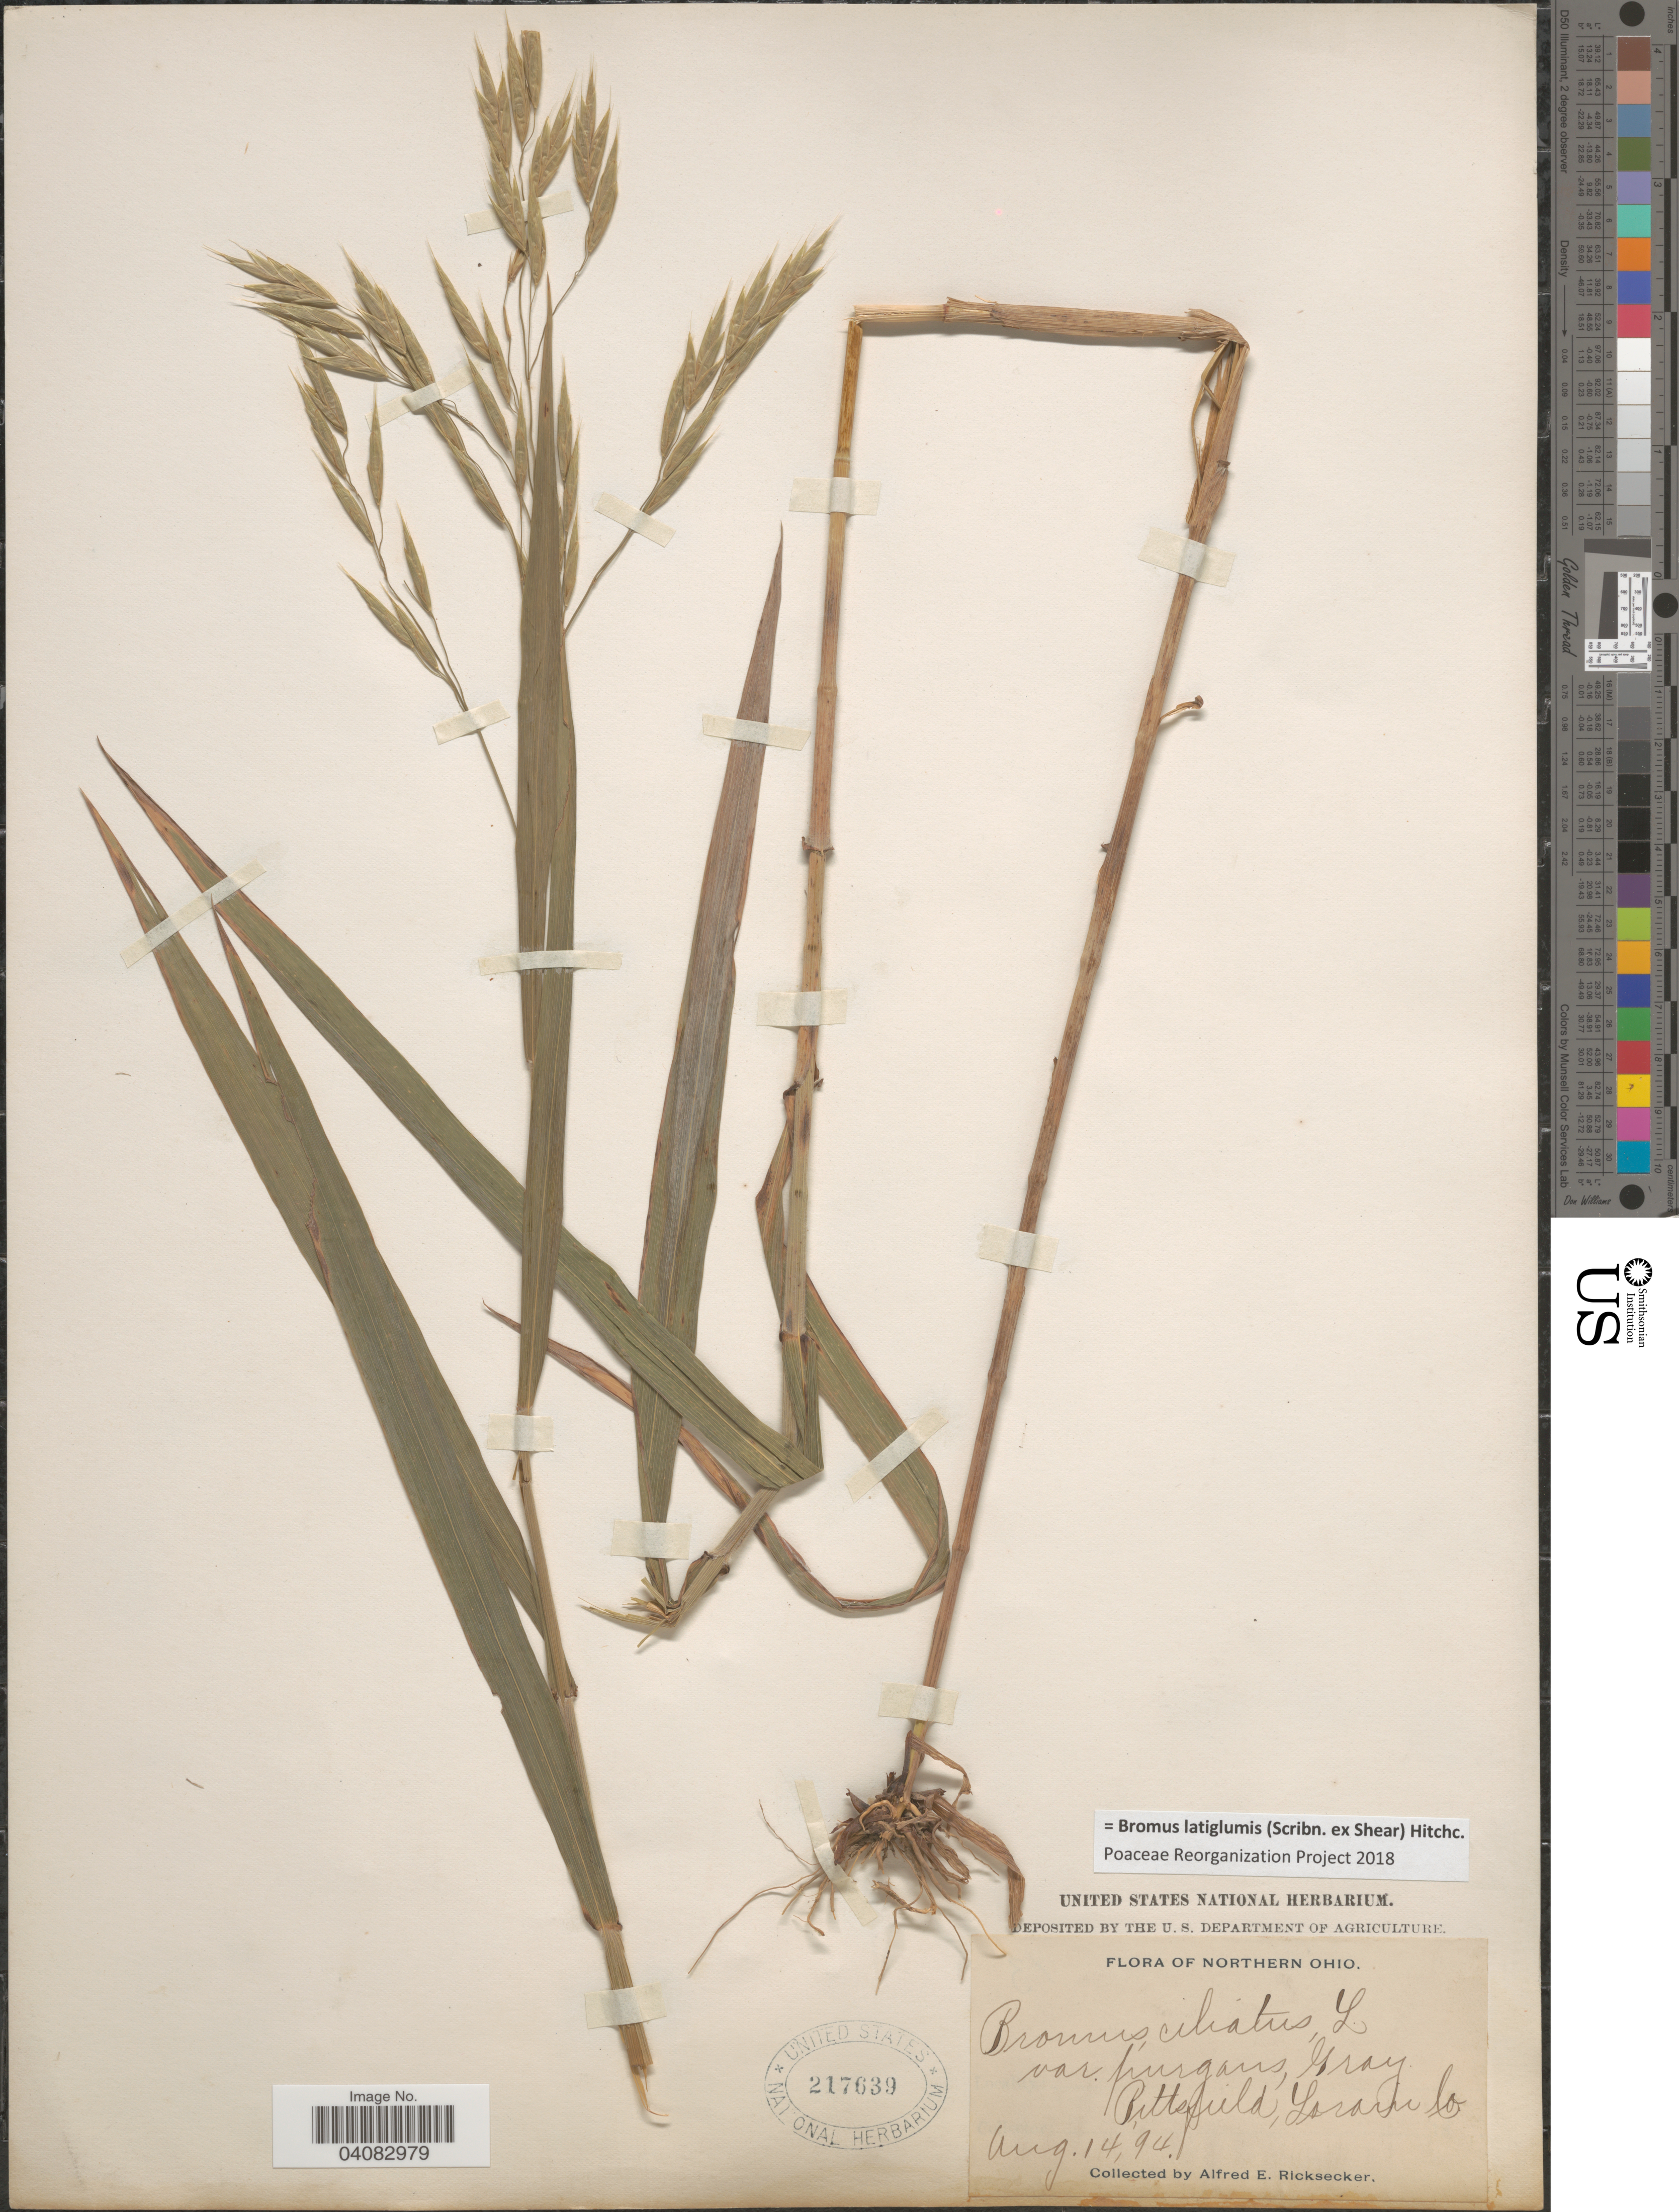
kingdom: Plantae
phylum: Tracheophyta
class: Liliopsida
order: Poales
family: Poaceae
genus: Bromus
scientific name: Bromus latiglumis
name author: (Scribn. ex Shear) Hitchc.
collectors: A. E. Ricksecker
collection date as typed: Transcribed d/m/y: 14/8/94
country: United States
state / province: Ohio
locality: Northern Ohio. Pittsfield, Lorain Co.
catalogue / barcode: US 217639